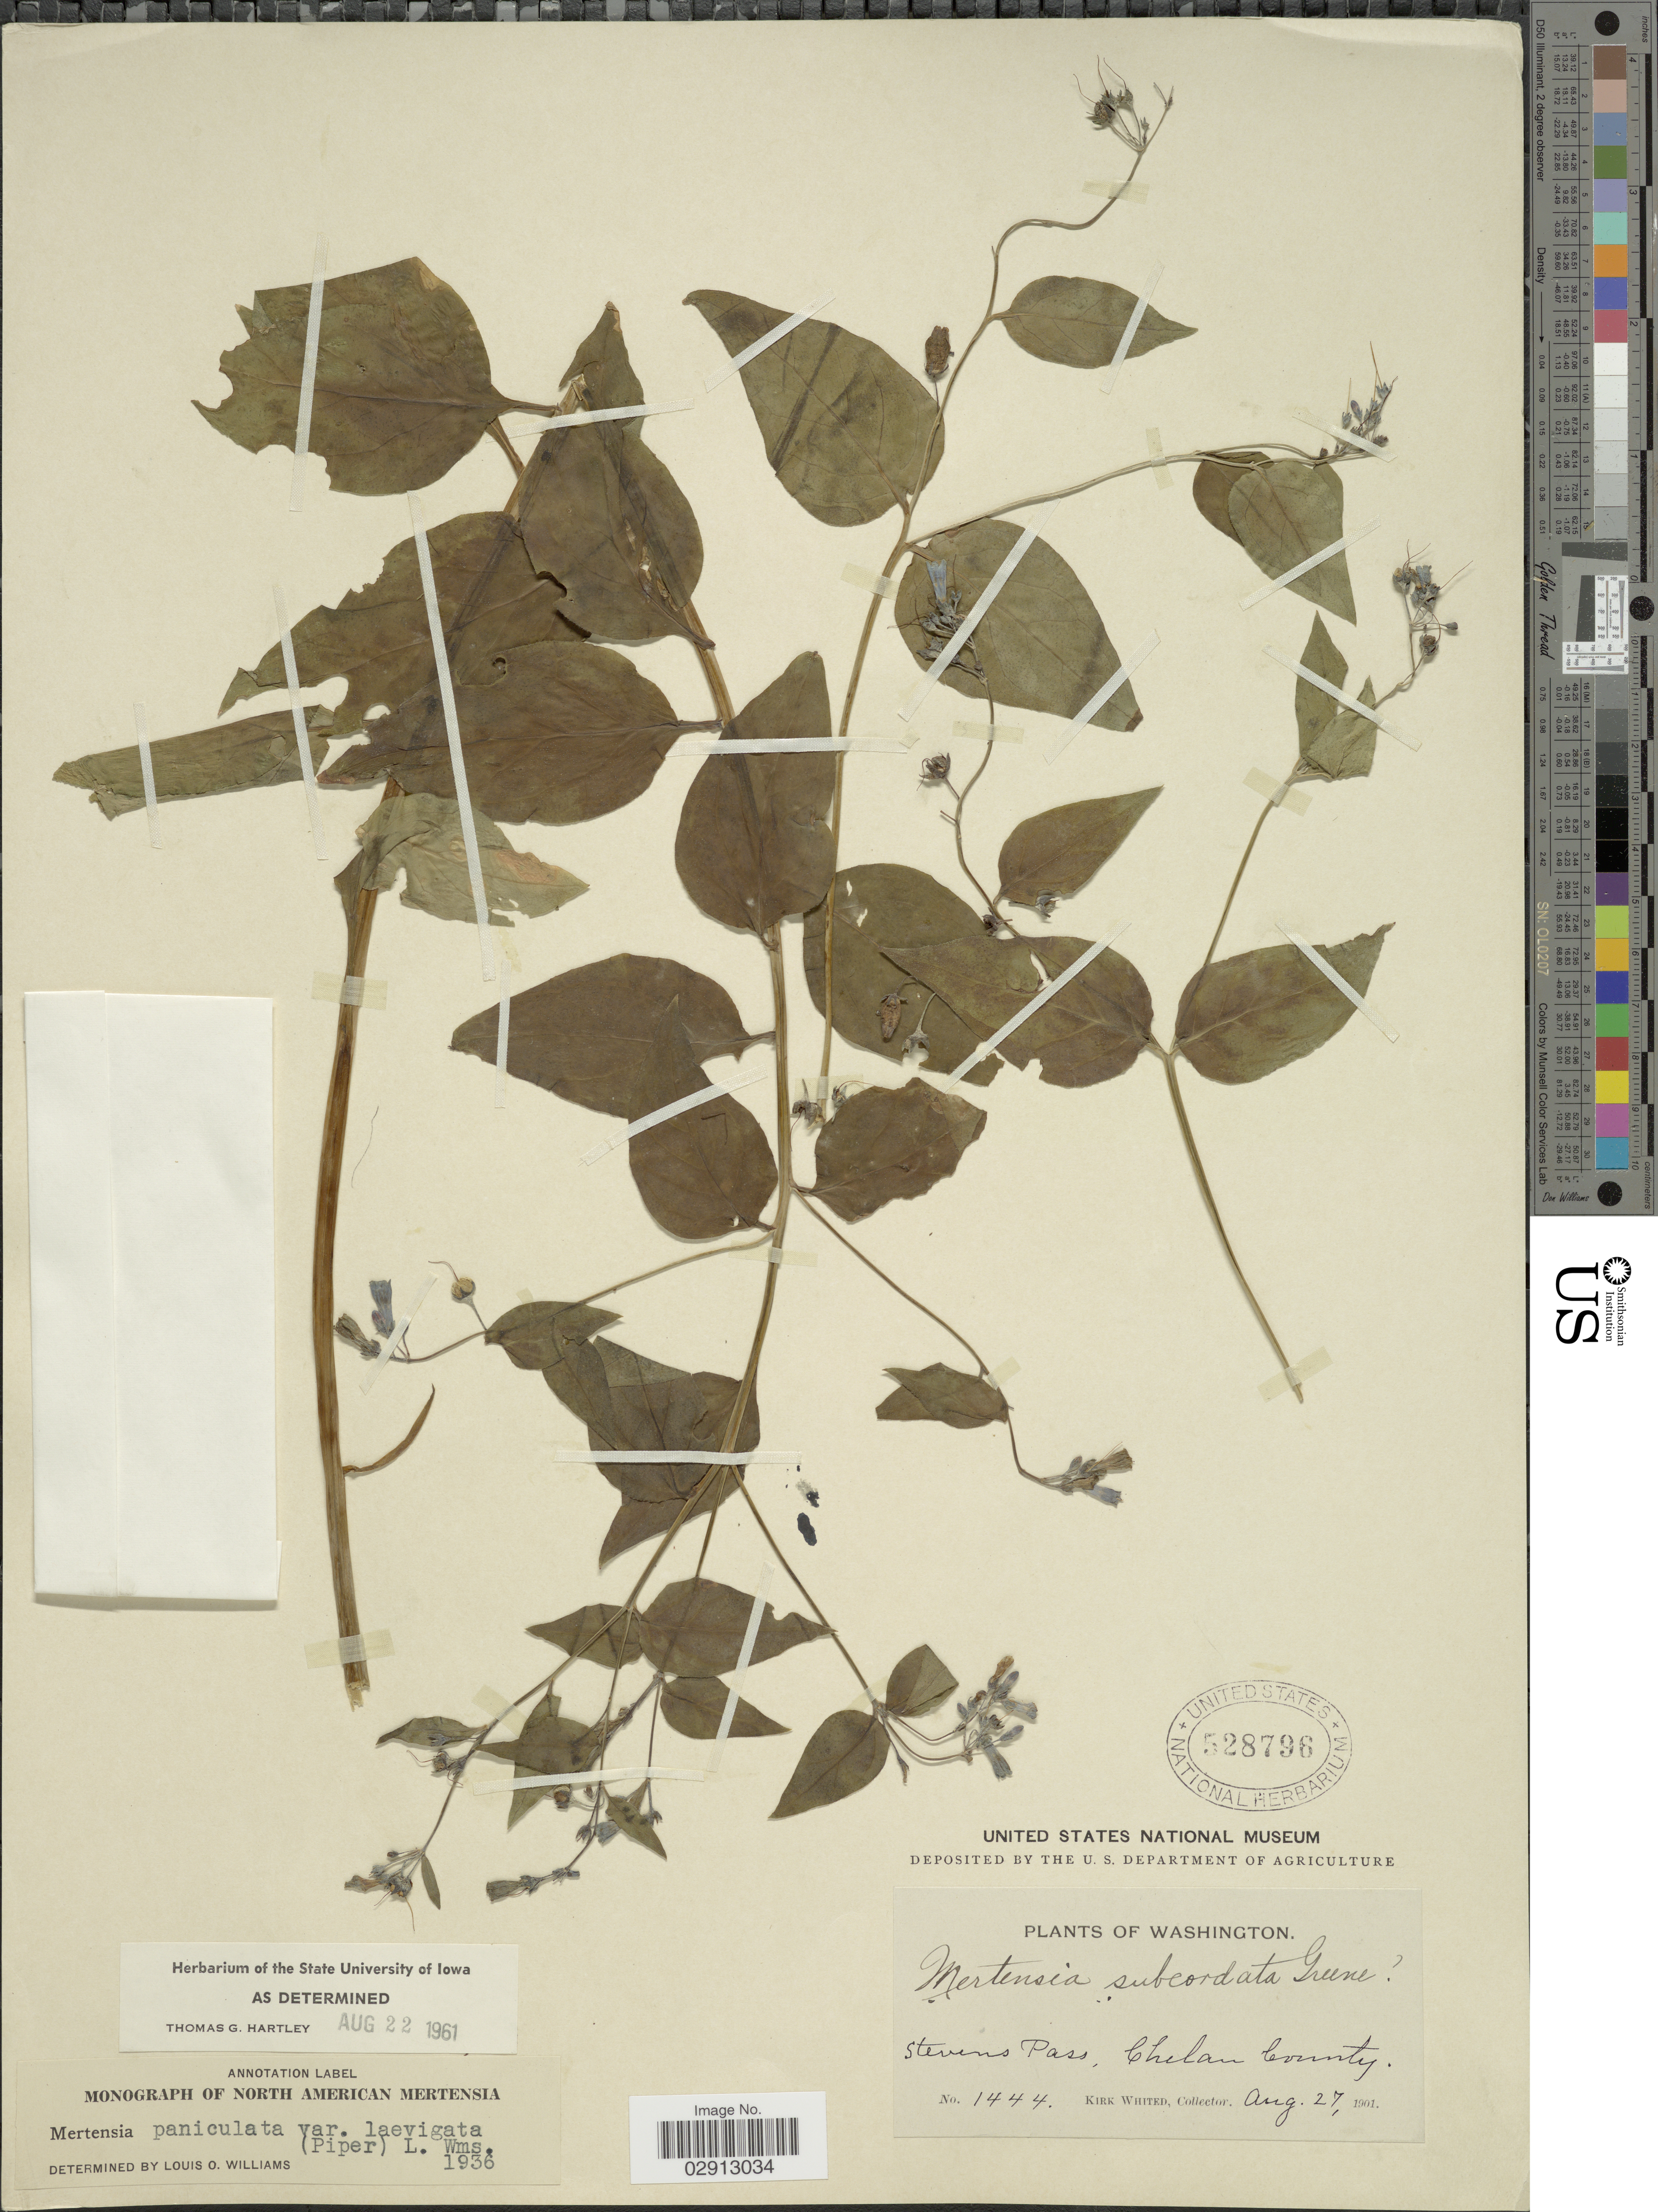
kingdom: Plantae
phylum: Tracheophyta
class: Magnoliopsida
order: Boraginales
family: Boraginaceae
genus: Mertensia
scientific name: Mertensia paniculata var. laevigata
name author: (Piper) L.O. Williams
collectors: K. Whited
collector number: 1444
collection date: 1901-08-27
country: United States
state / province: Washington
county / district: Chelan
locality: Stevens Pass, Chelan County.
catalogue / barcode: US 528796